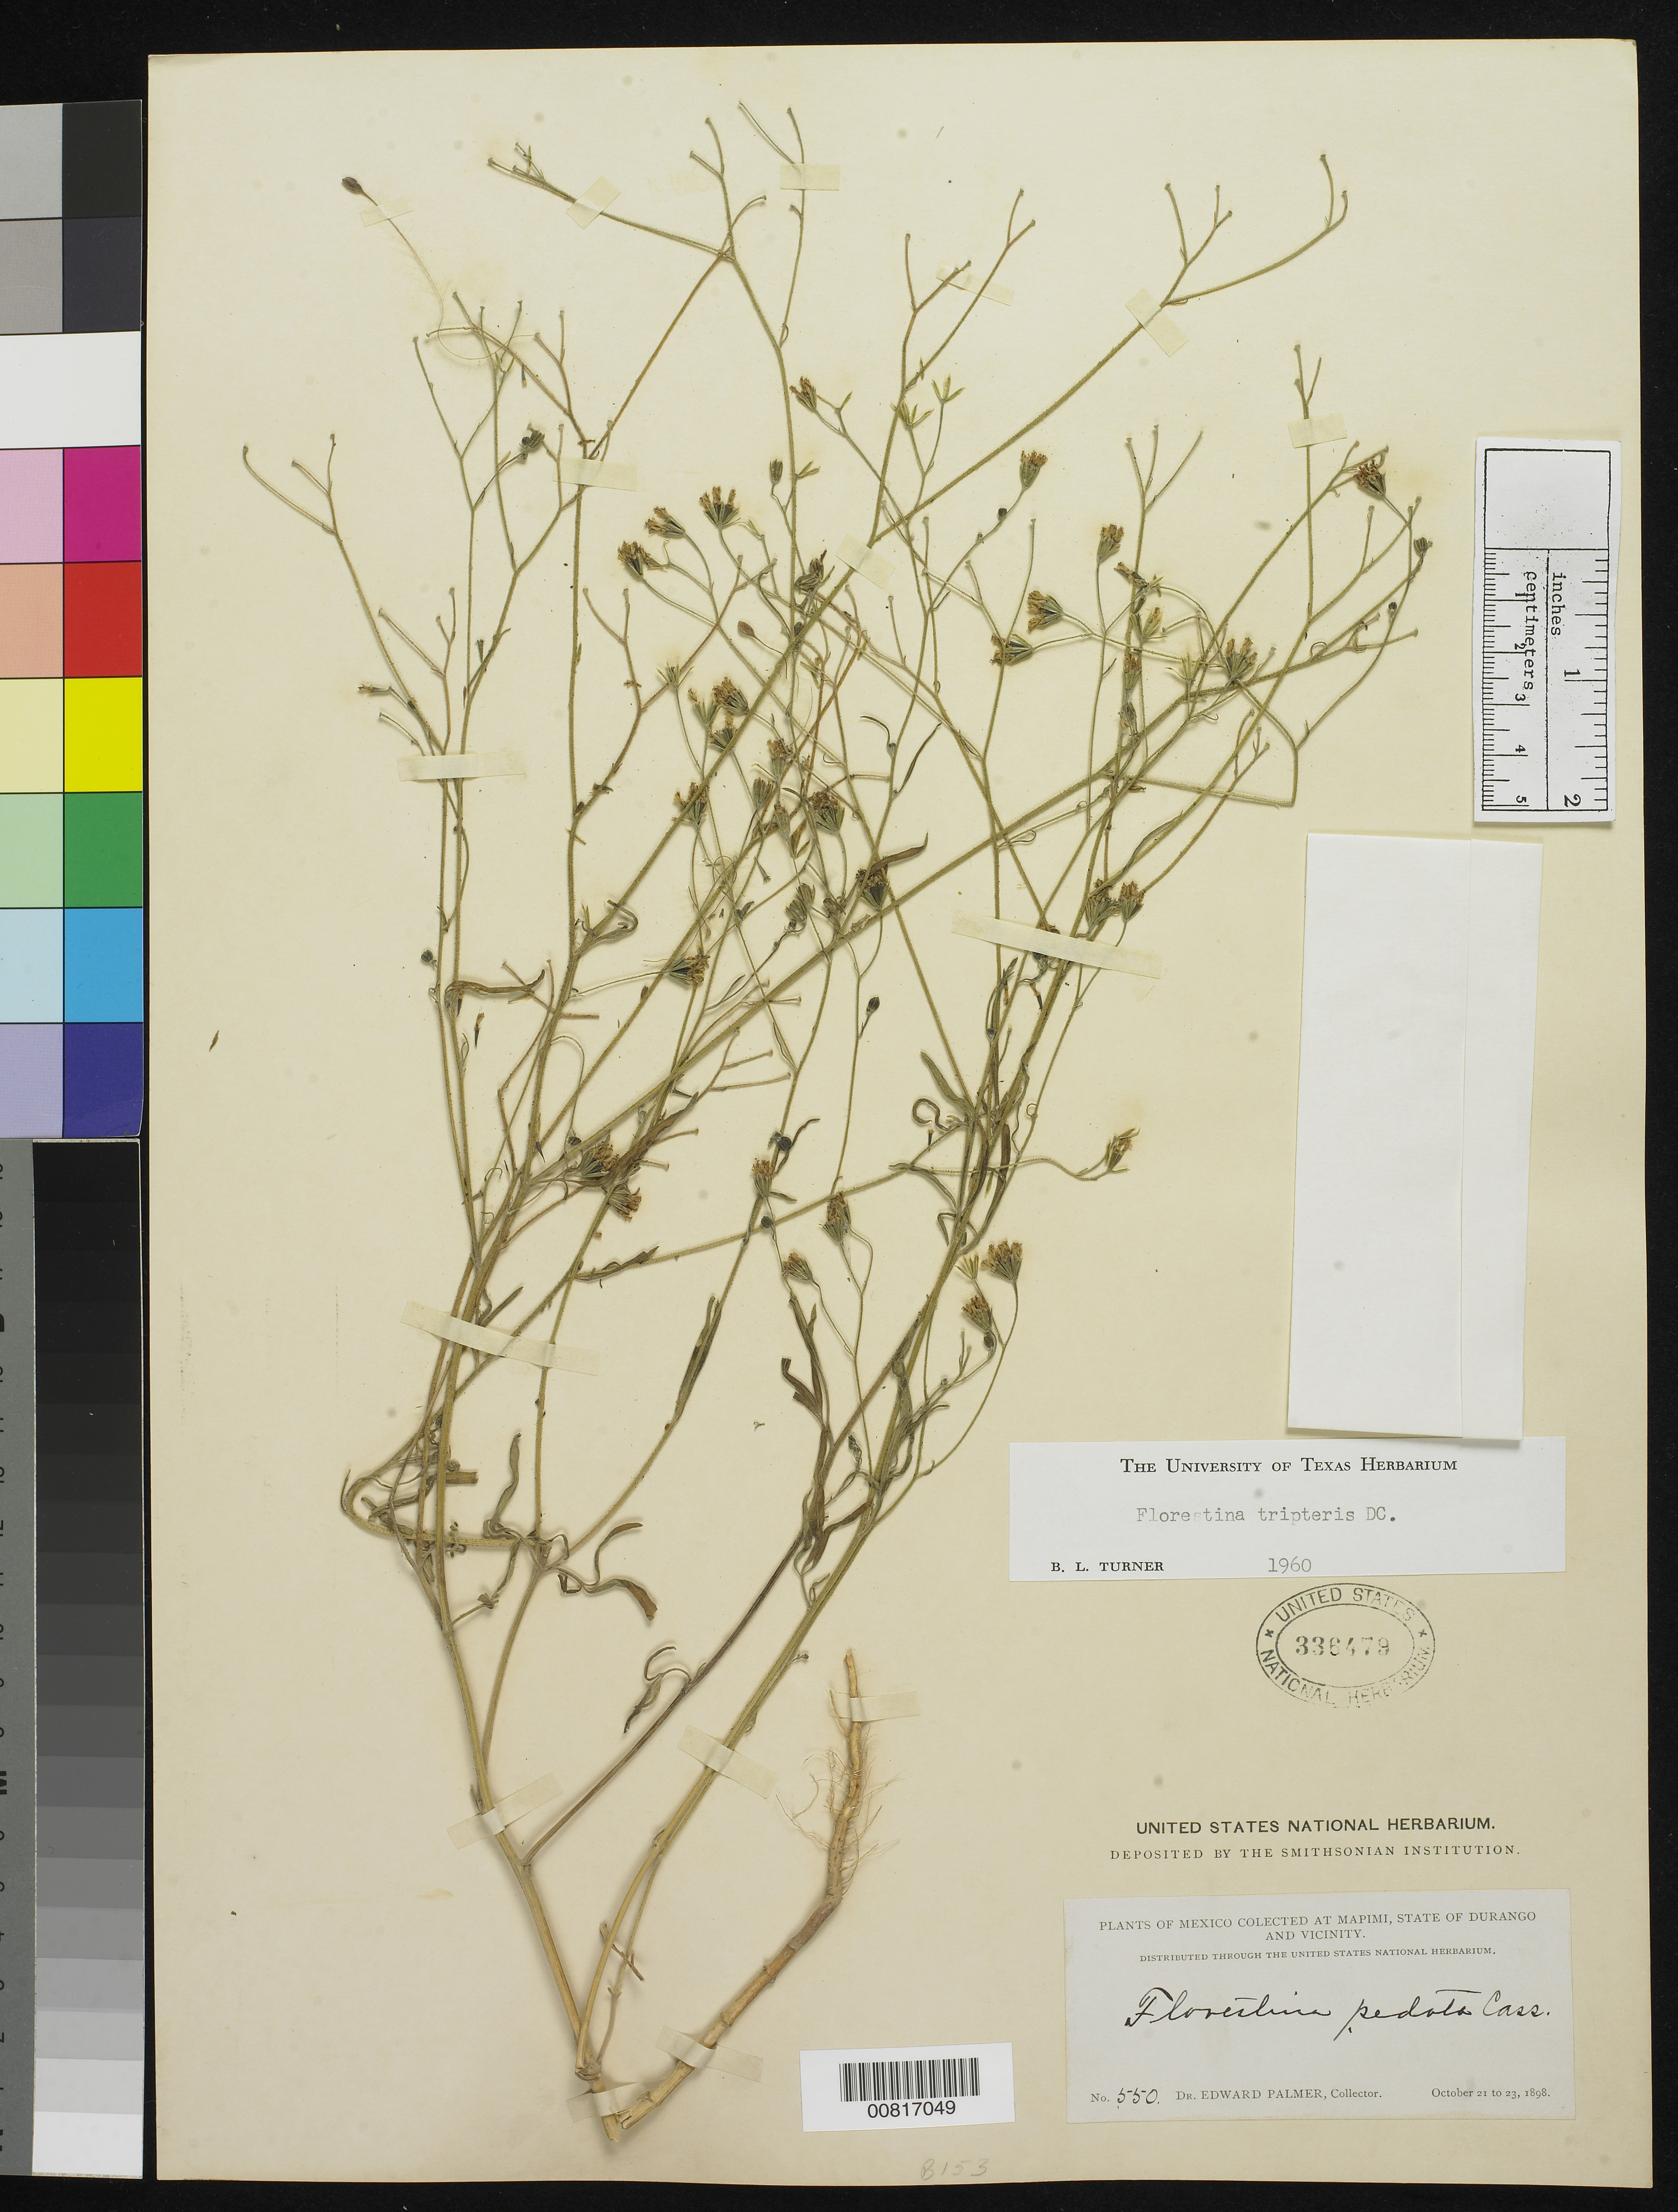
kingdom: Plantae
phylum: Tracheophyta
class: Magnoliopsida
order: Asterales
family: Asteraceae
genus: Florestina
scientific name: Florestina tripteris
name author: DC.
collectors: E. Palmer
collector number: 550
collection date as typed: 21 Oct 1898 to 23 Oct 1898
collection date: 1898-10-21/1898-10-23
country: Mexico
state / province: Durango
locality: Mapimi, Durango and vicinity.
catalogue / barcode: US 336479